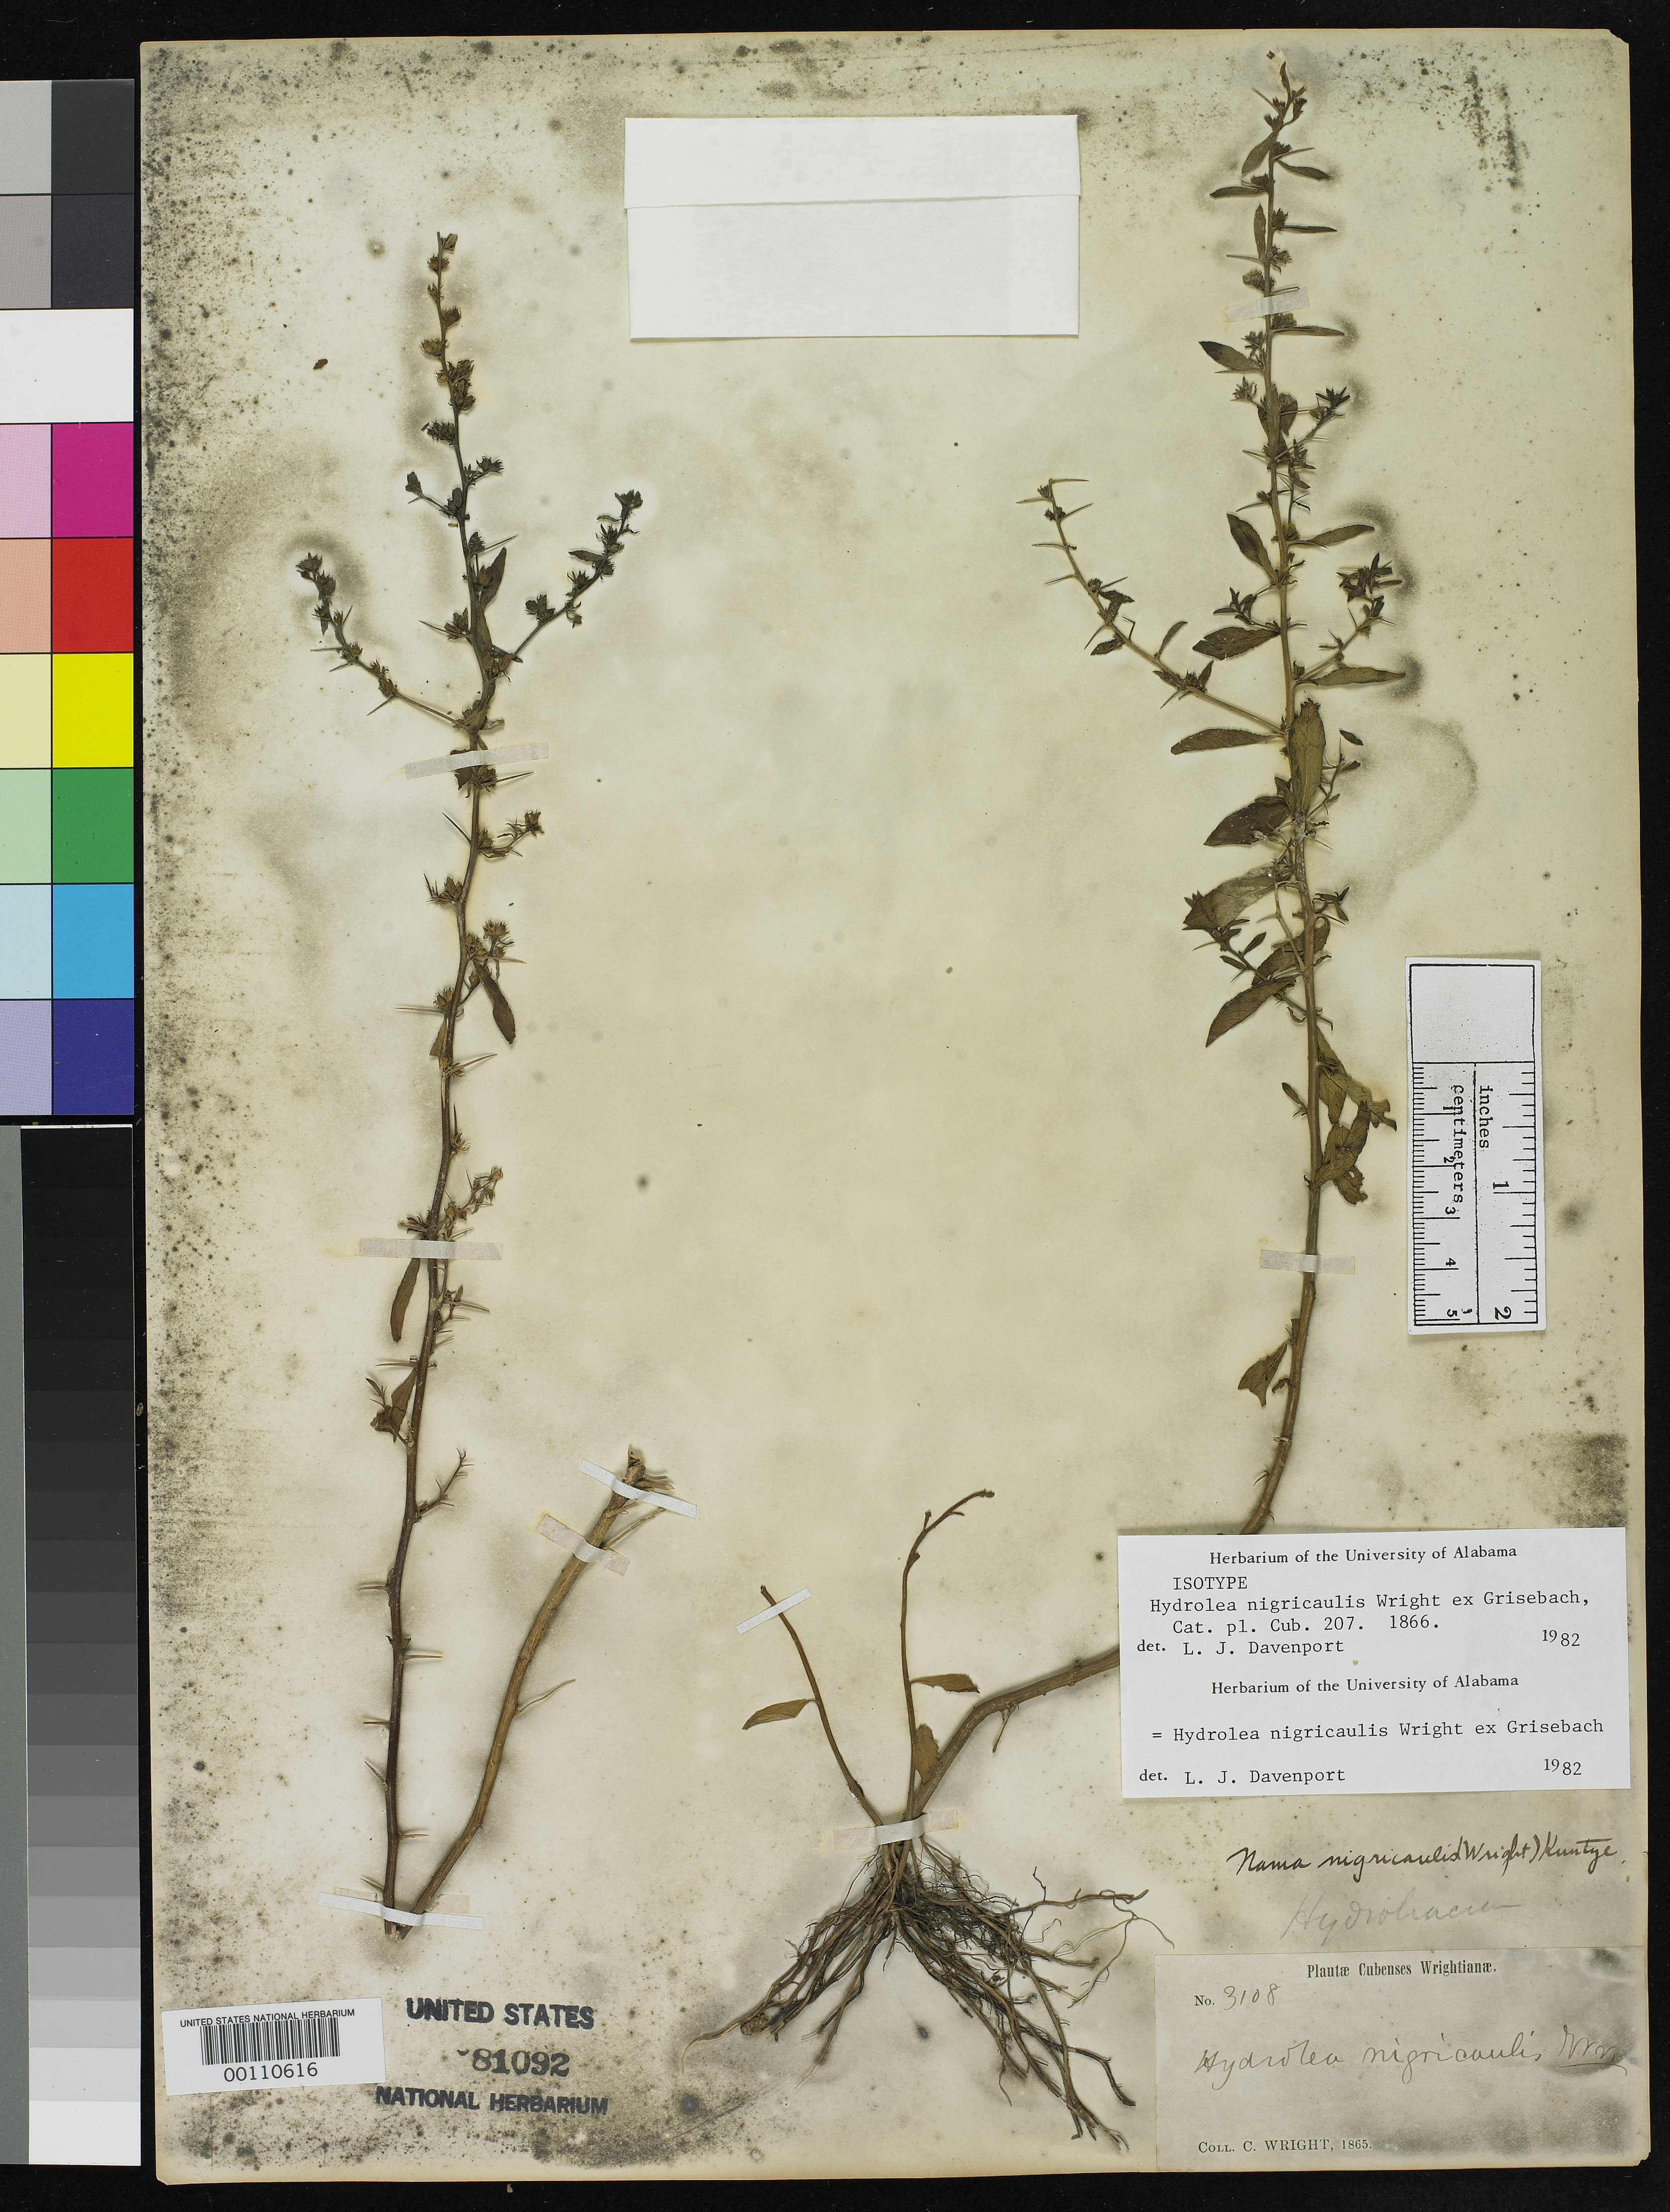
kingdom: Plantae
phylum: Tracheophyta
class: Magnoliopsida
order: Solanales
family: Hydroleaceae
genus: Hydrolea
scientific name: Hydrolea nigricaulis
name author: C. Wright ex Griseb.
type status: Isotype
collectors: C. Wright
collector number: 3108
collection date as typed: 1865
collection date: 1865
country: Cuba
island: Greater Antilles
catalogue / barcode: US 81092